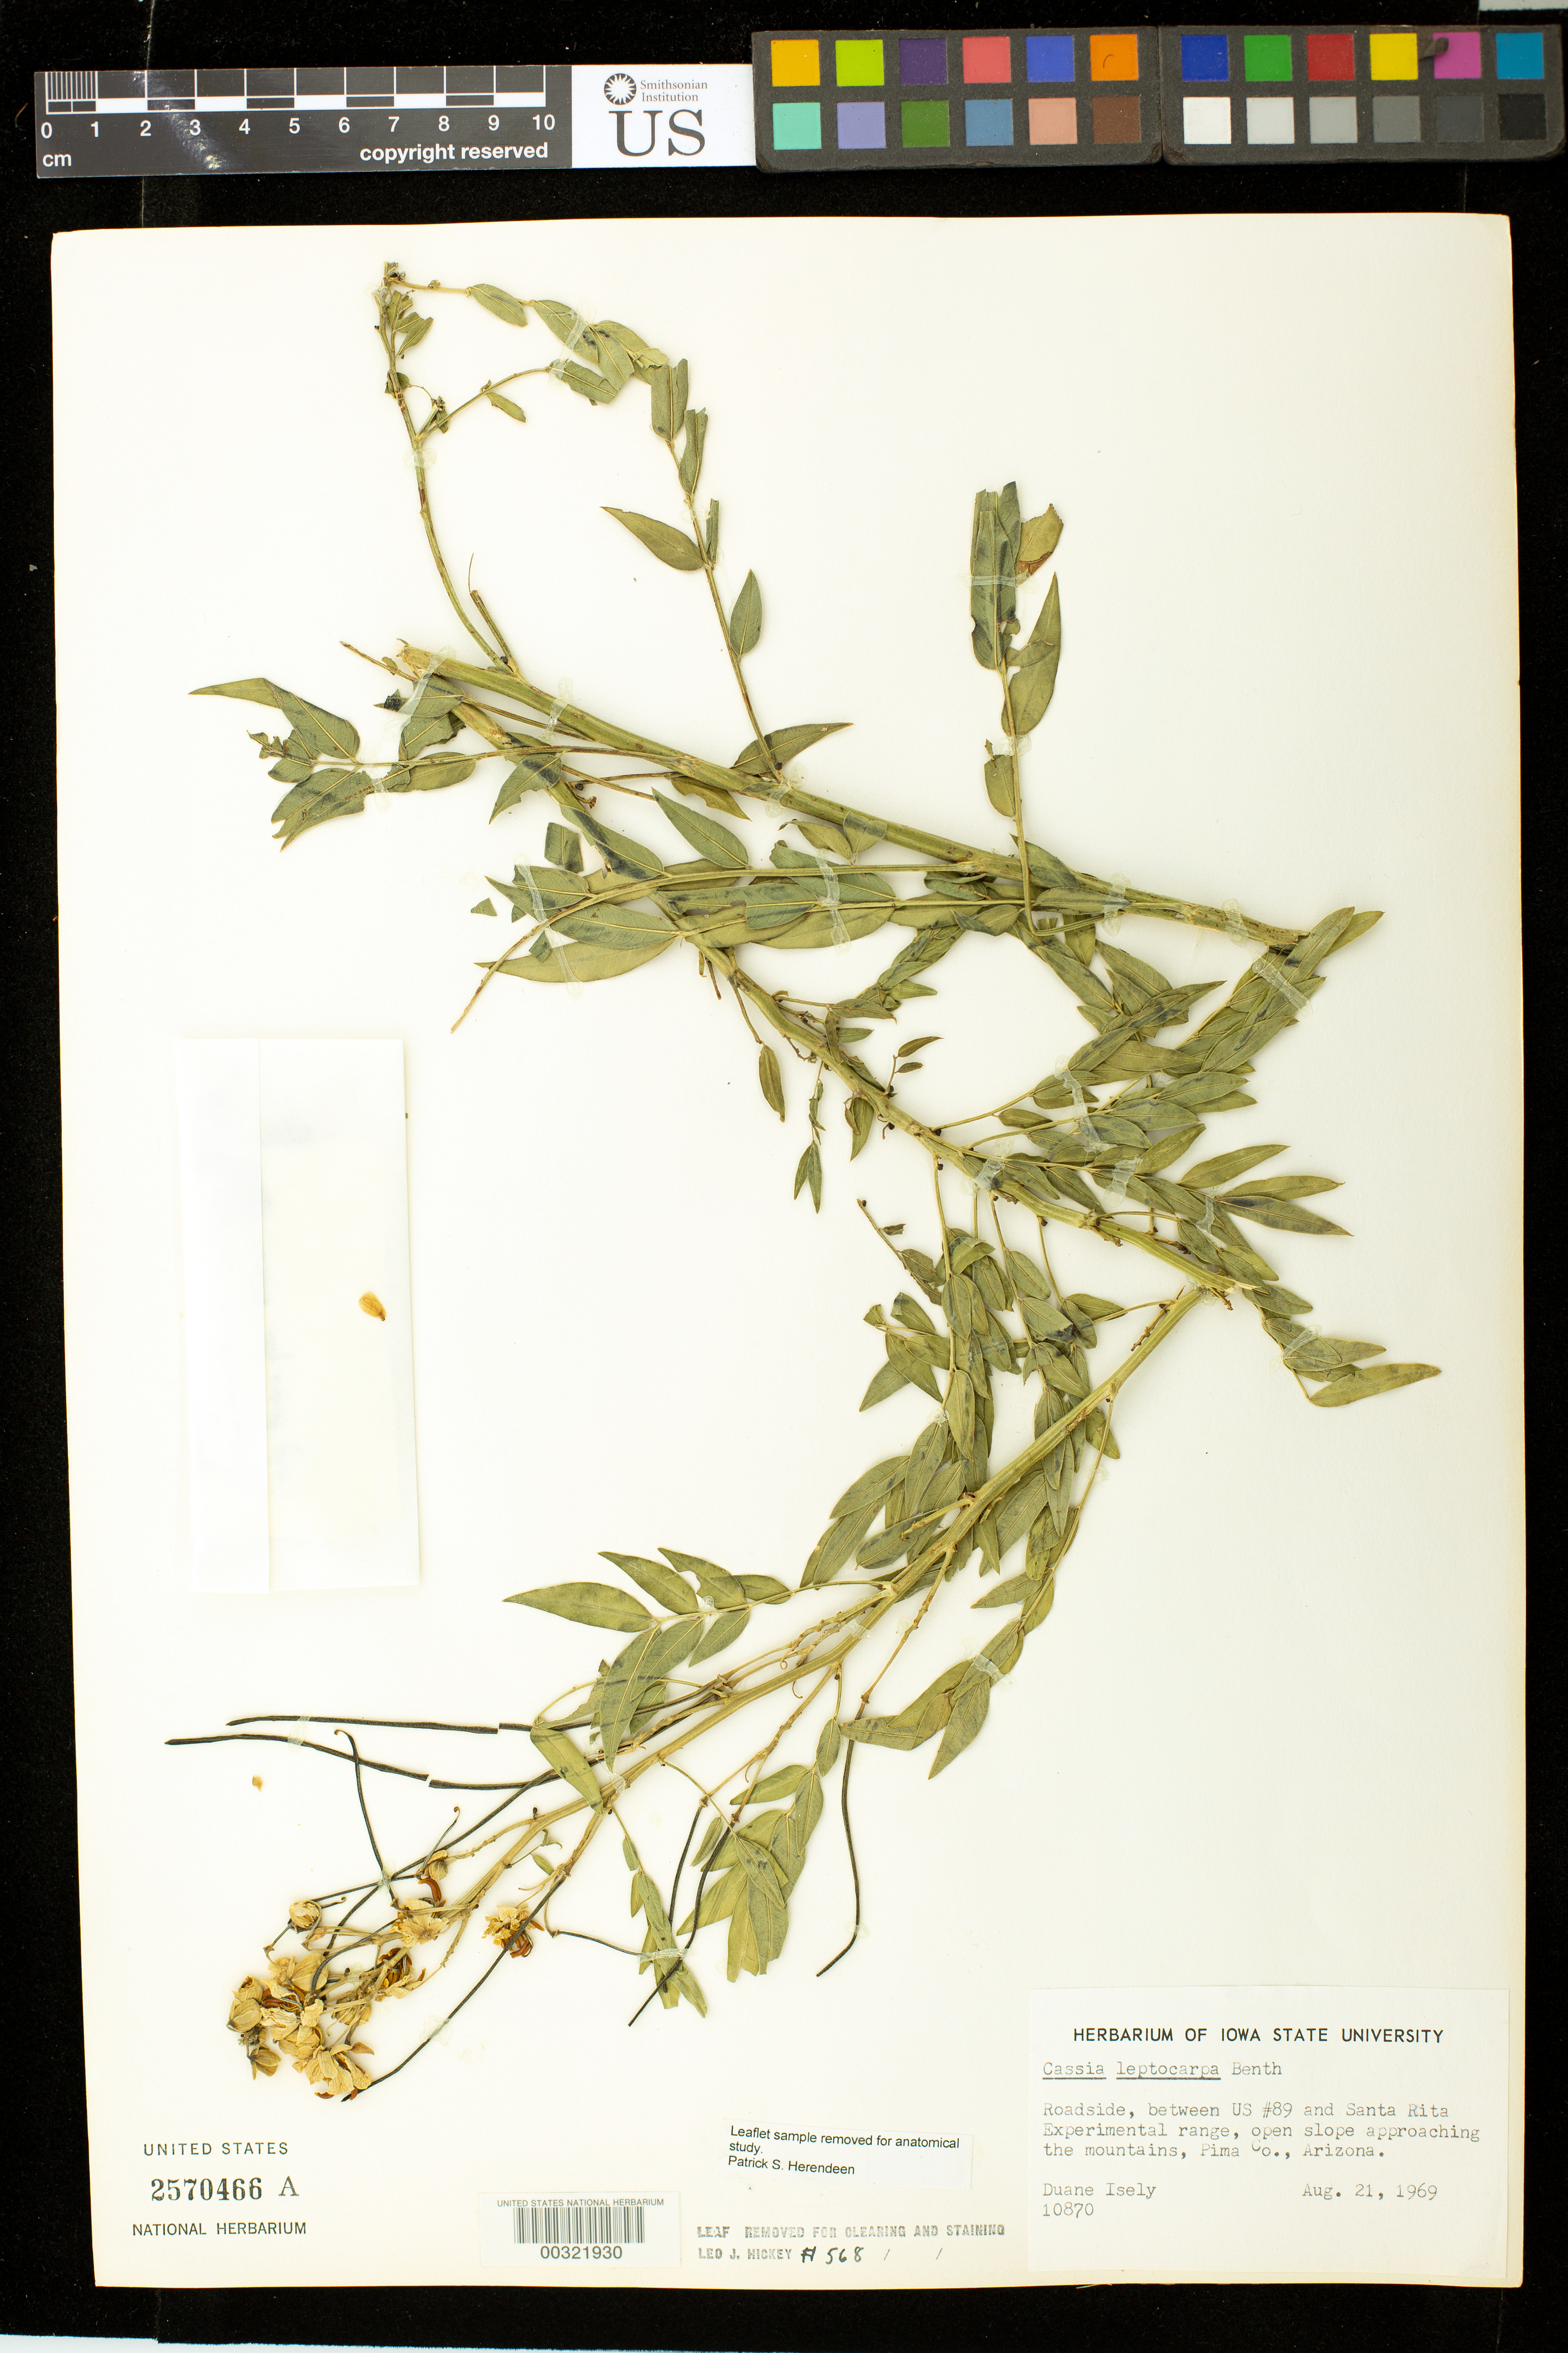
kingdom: Plantae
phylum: Tracheophyta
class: Magnoliopsida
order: Fabales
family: Fabaceae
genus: Senna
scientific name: Senna hirsuta var. glaberrima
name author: (M.E. Jones) H.S. Irwin & Barneby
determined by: Strong, Mark T., (BOT), Smithsonian Institution - National Museum of Natural History (UNITED STATES)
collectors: D. Isely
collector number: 10870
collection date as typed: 21 Aug 1969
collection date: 1969-08-21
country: United States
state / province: Arizona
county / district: Pima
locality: Between us 89 and santa rita experimental range, open slope approaching the mountains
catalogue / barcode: US 2570466A